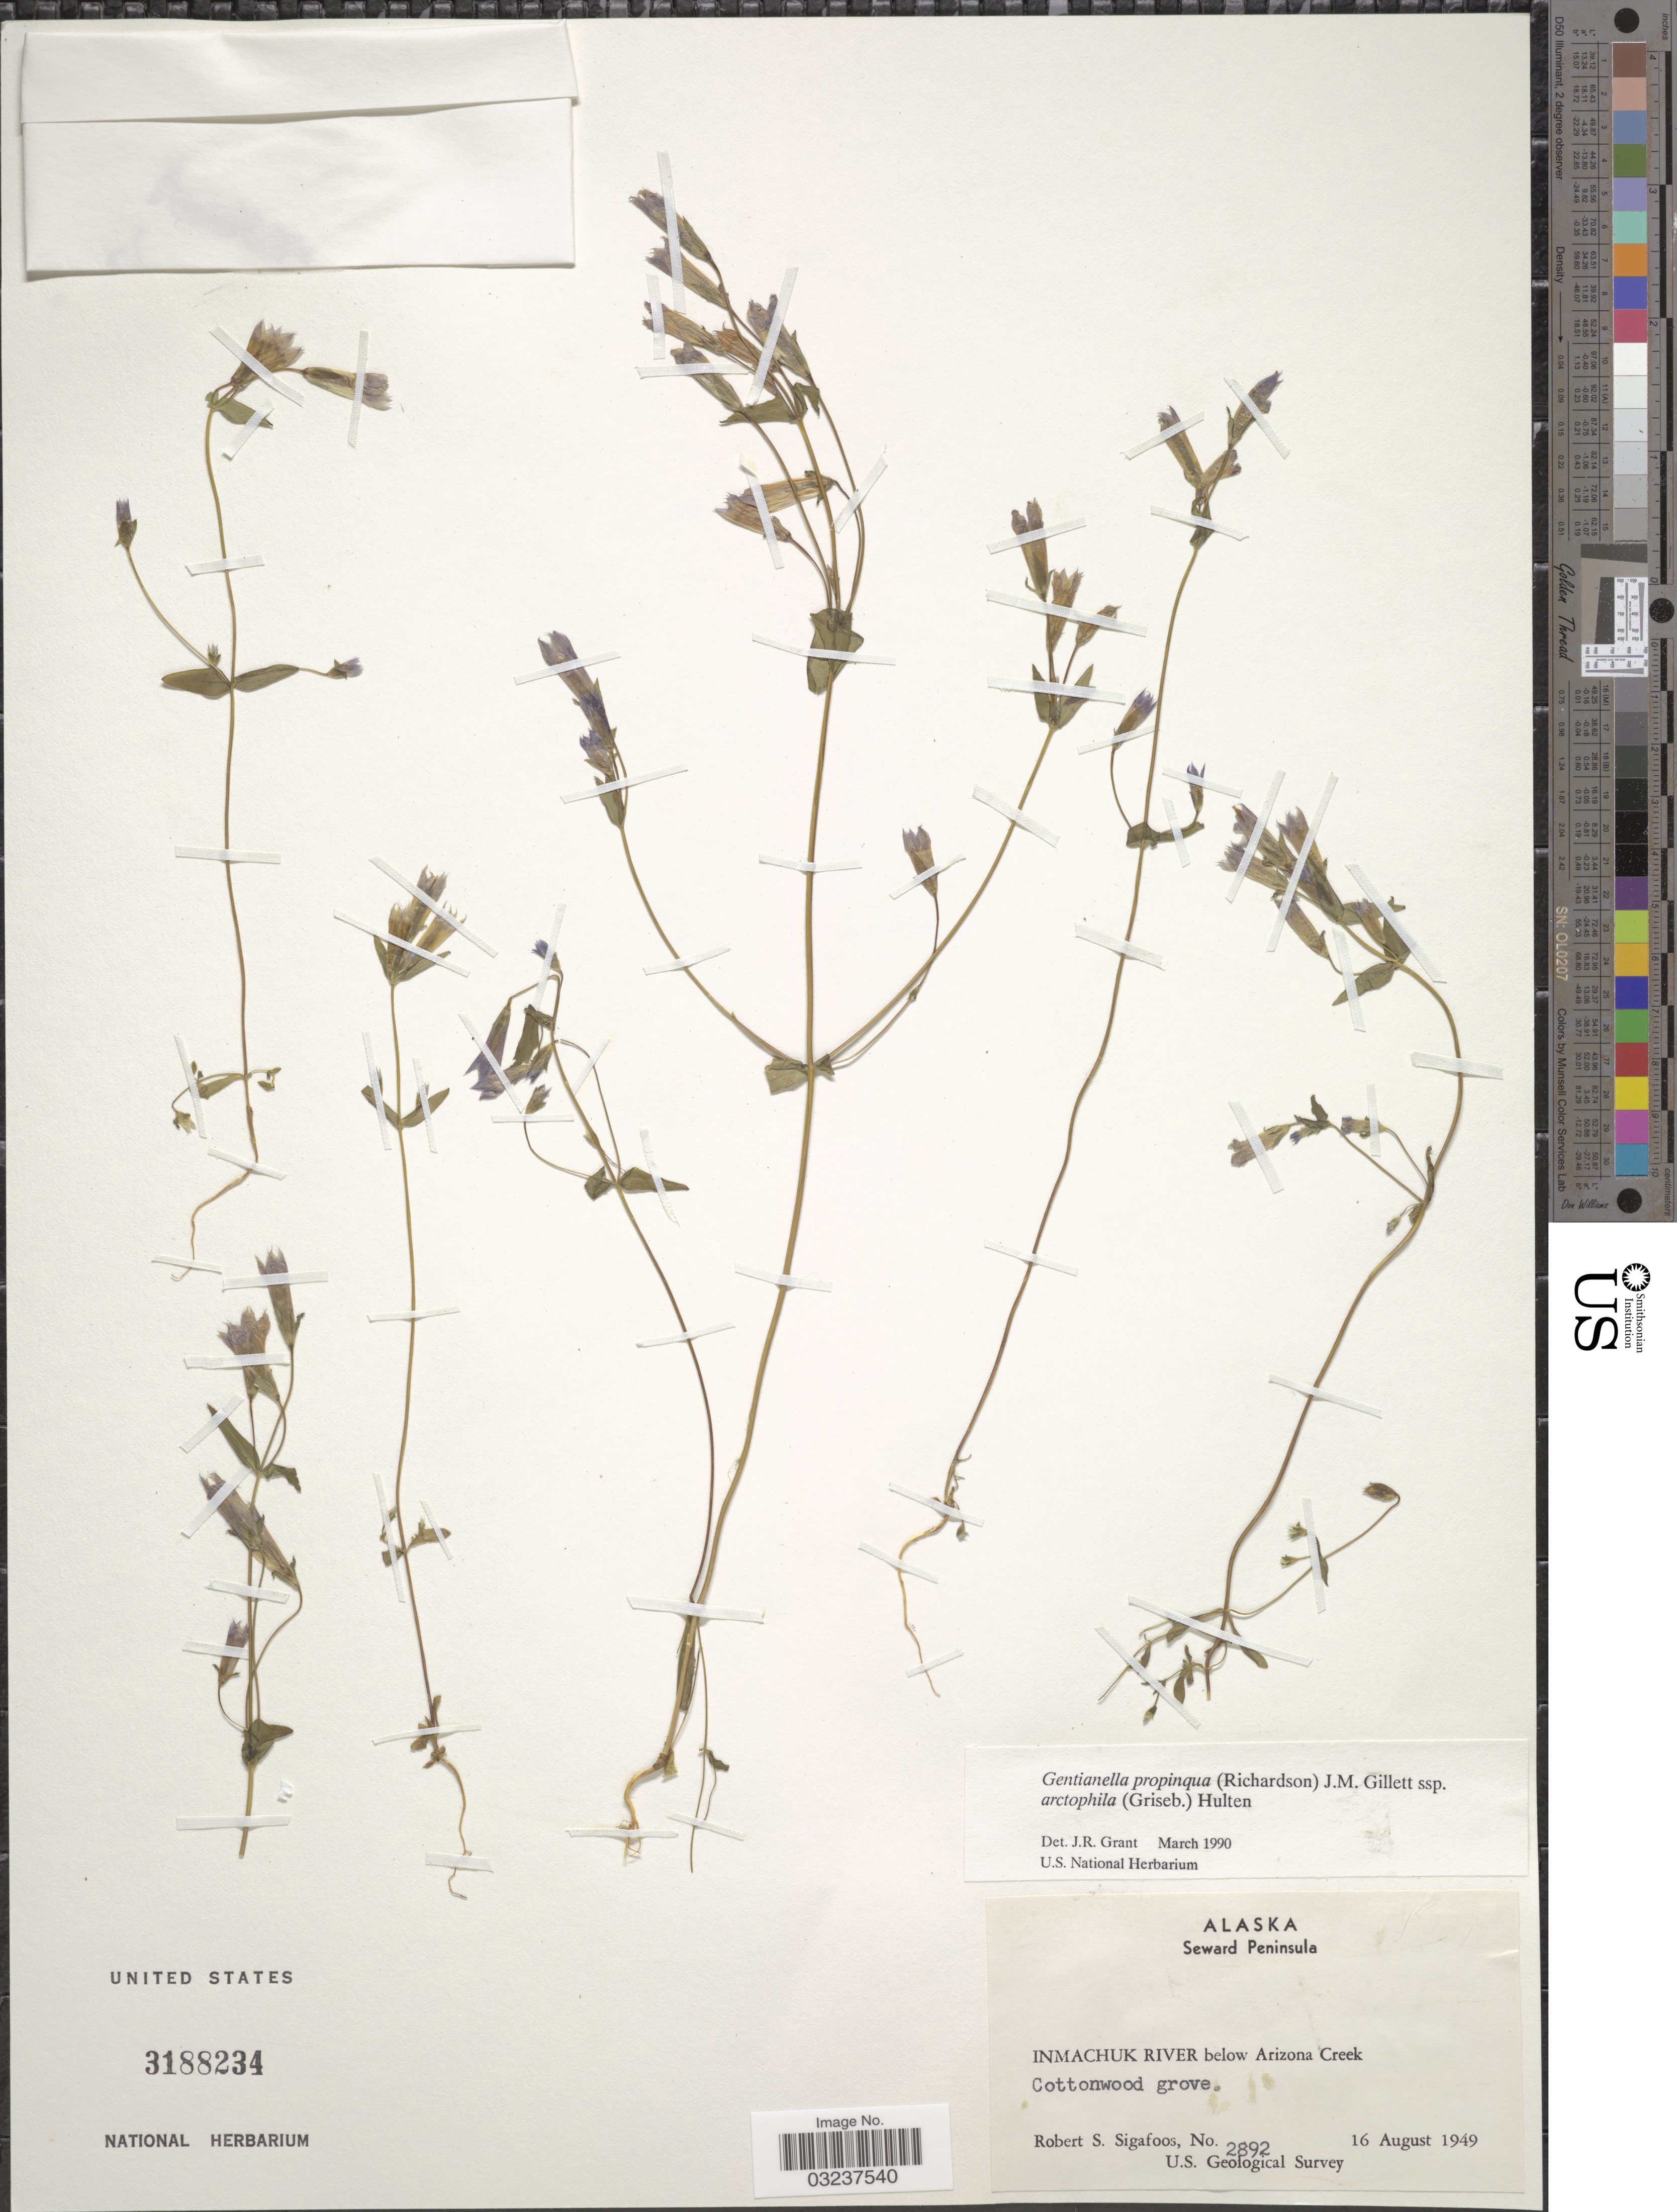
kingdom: Plantae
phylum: Tracheophyta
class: Magnoliopsida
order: Gentianales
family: Gentianaceae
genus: Gentianella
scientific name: Gentianella propinqua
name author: (Richardson) J.M. Gillett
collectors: R. Sigafoos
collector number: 2892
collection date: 1949-08-16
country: United States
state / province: Alaska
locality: Seward Peninsula, Inmachuk River below Arizona Creek, Cottonwood grove.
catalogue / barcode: US 3188234